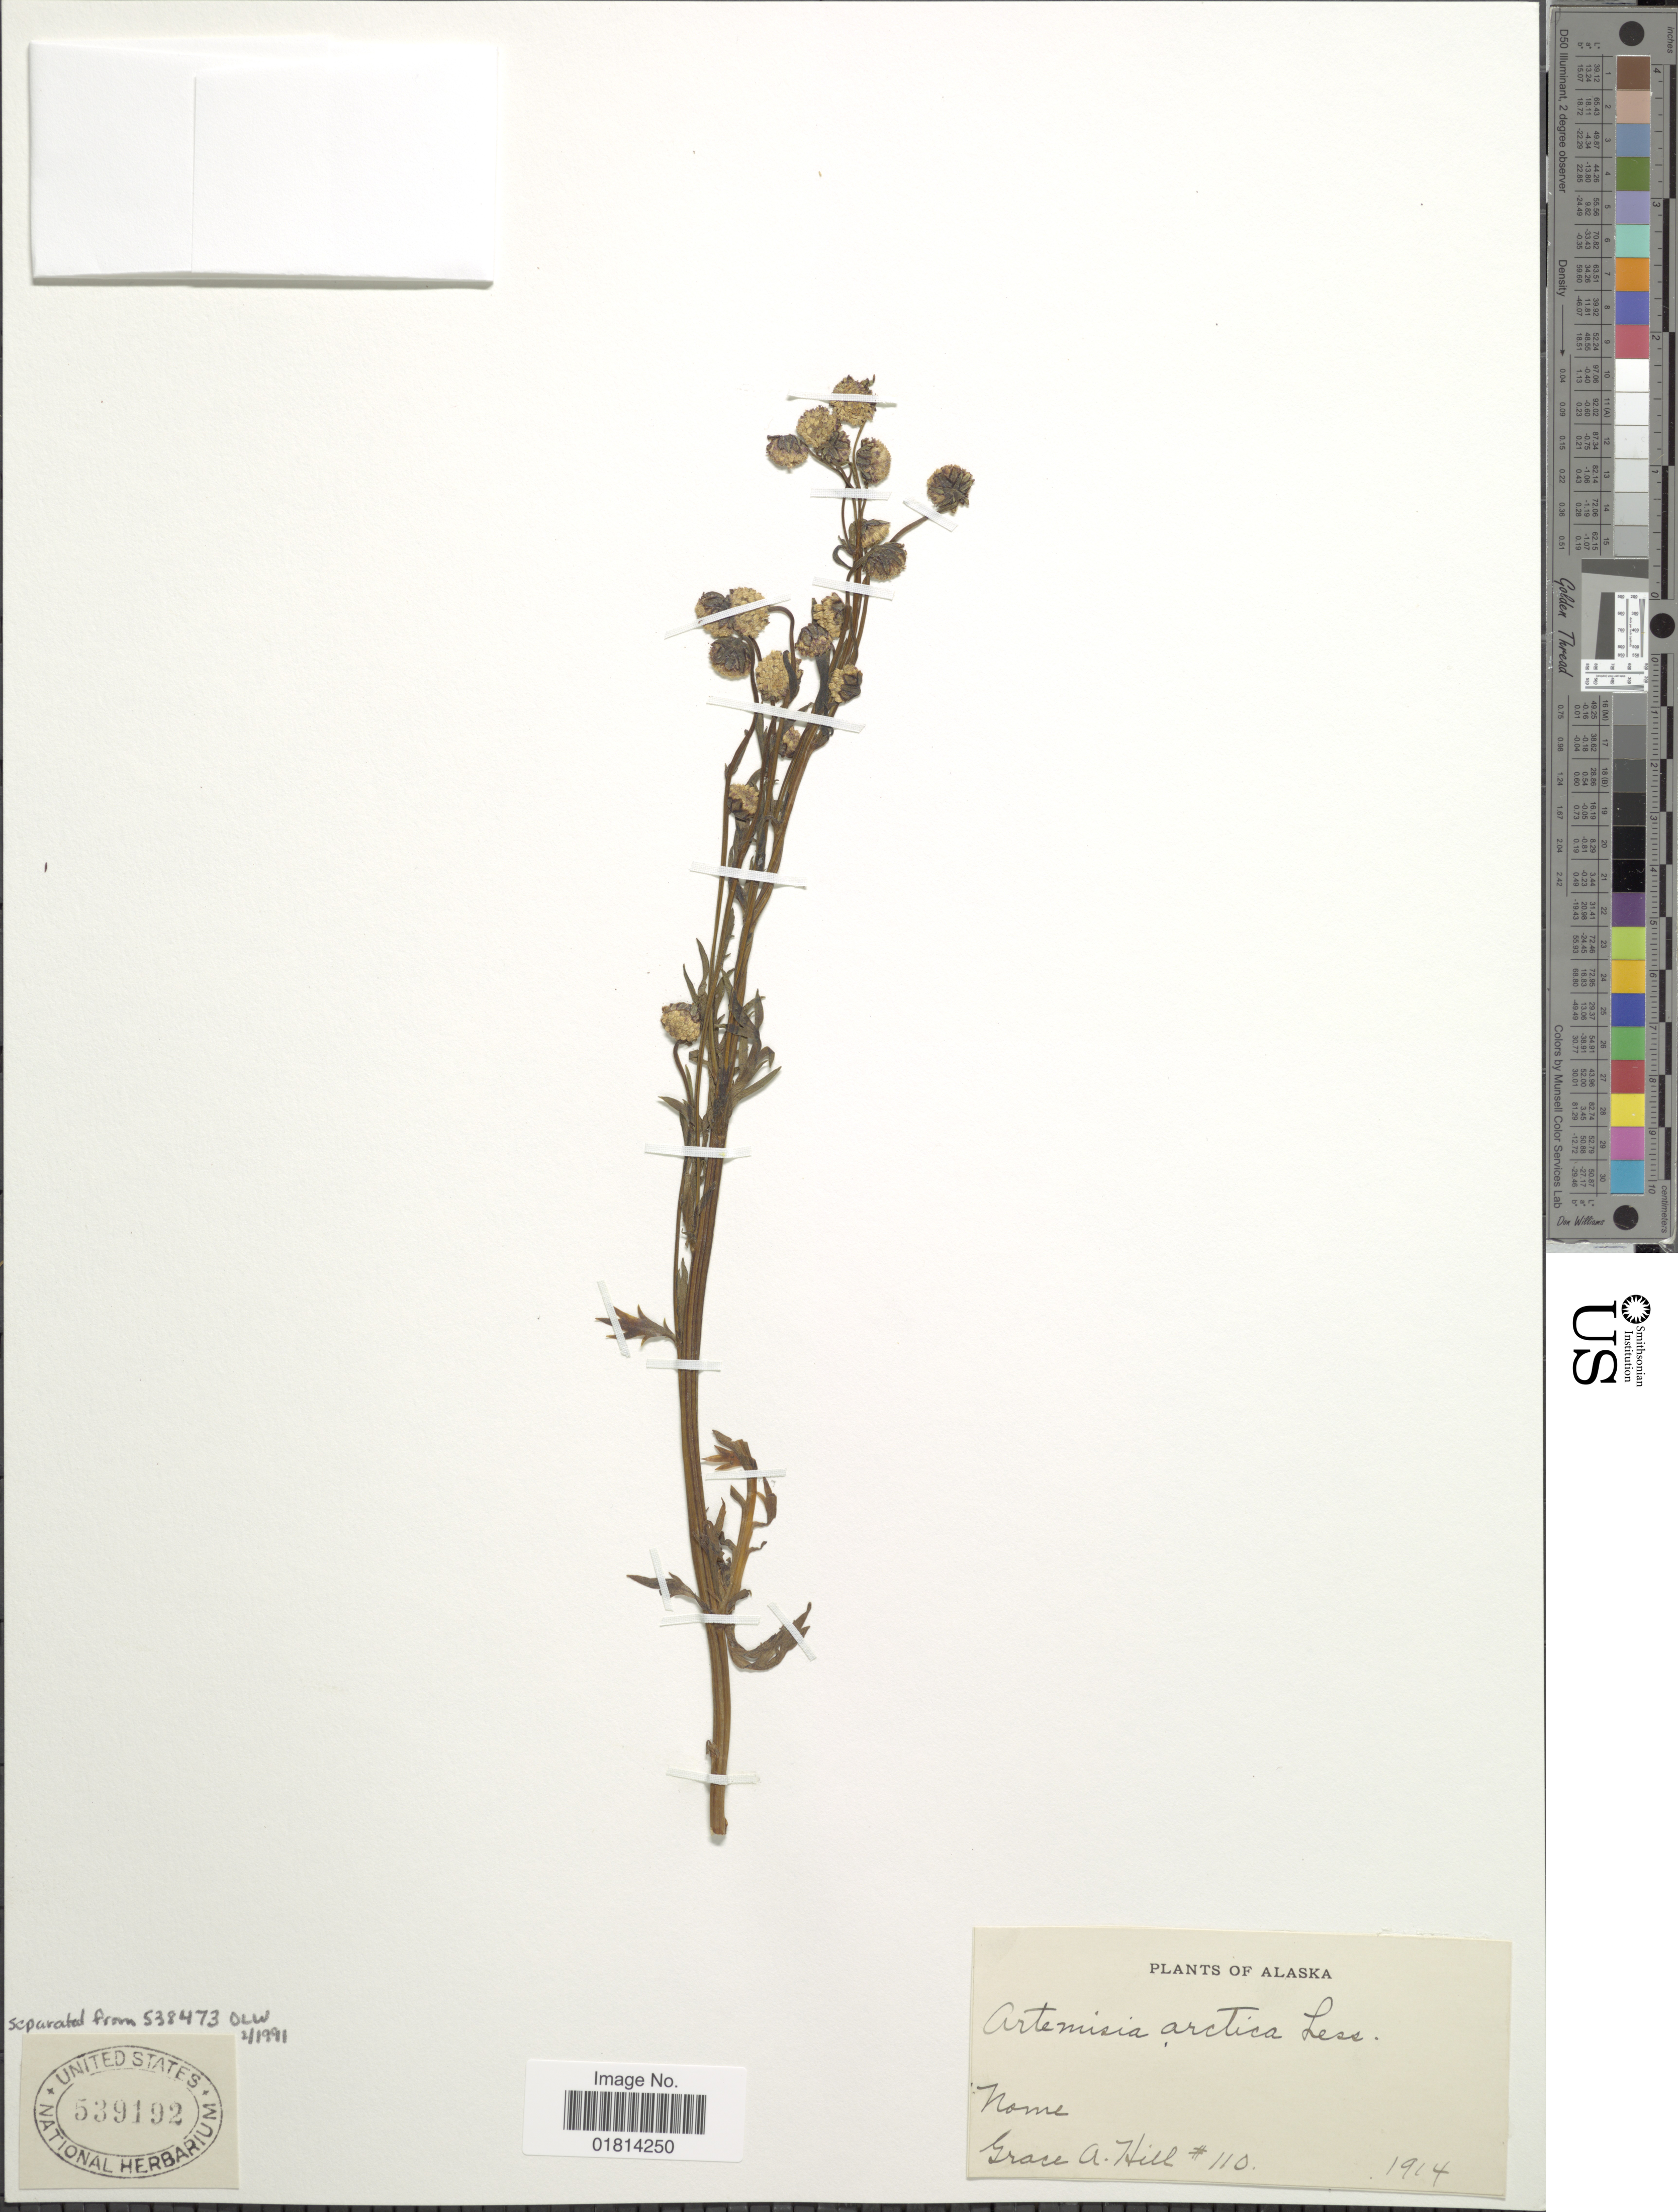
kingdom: Plantae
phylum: Tracheophyta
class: Magnoliopsida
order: Asterales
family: Asteraceae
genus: Artemisia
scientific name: Artemisia arctica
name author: Less.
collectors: G. A. Hill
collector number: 110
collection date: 1914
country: United States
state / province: Alaska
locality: Nome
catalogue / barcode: US 539192